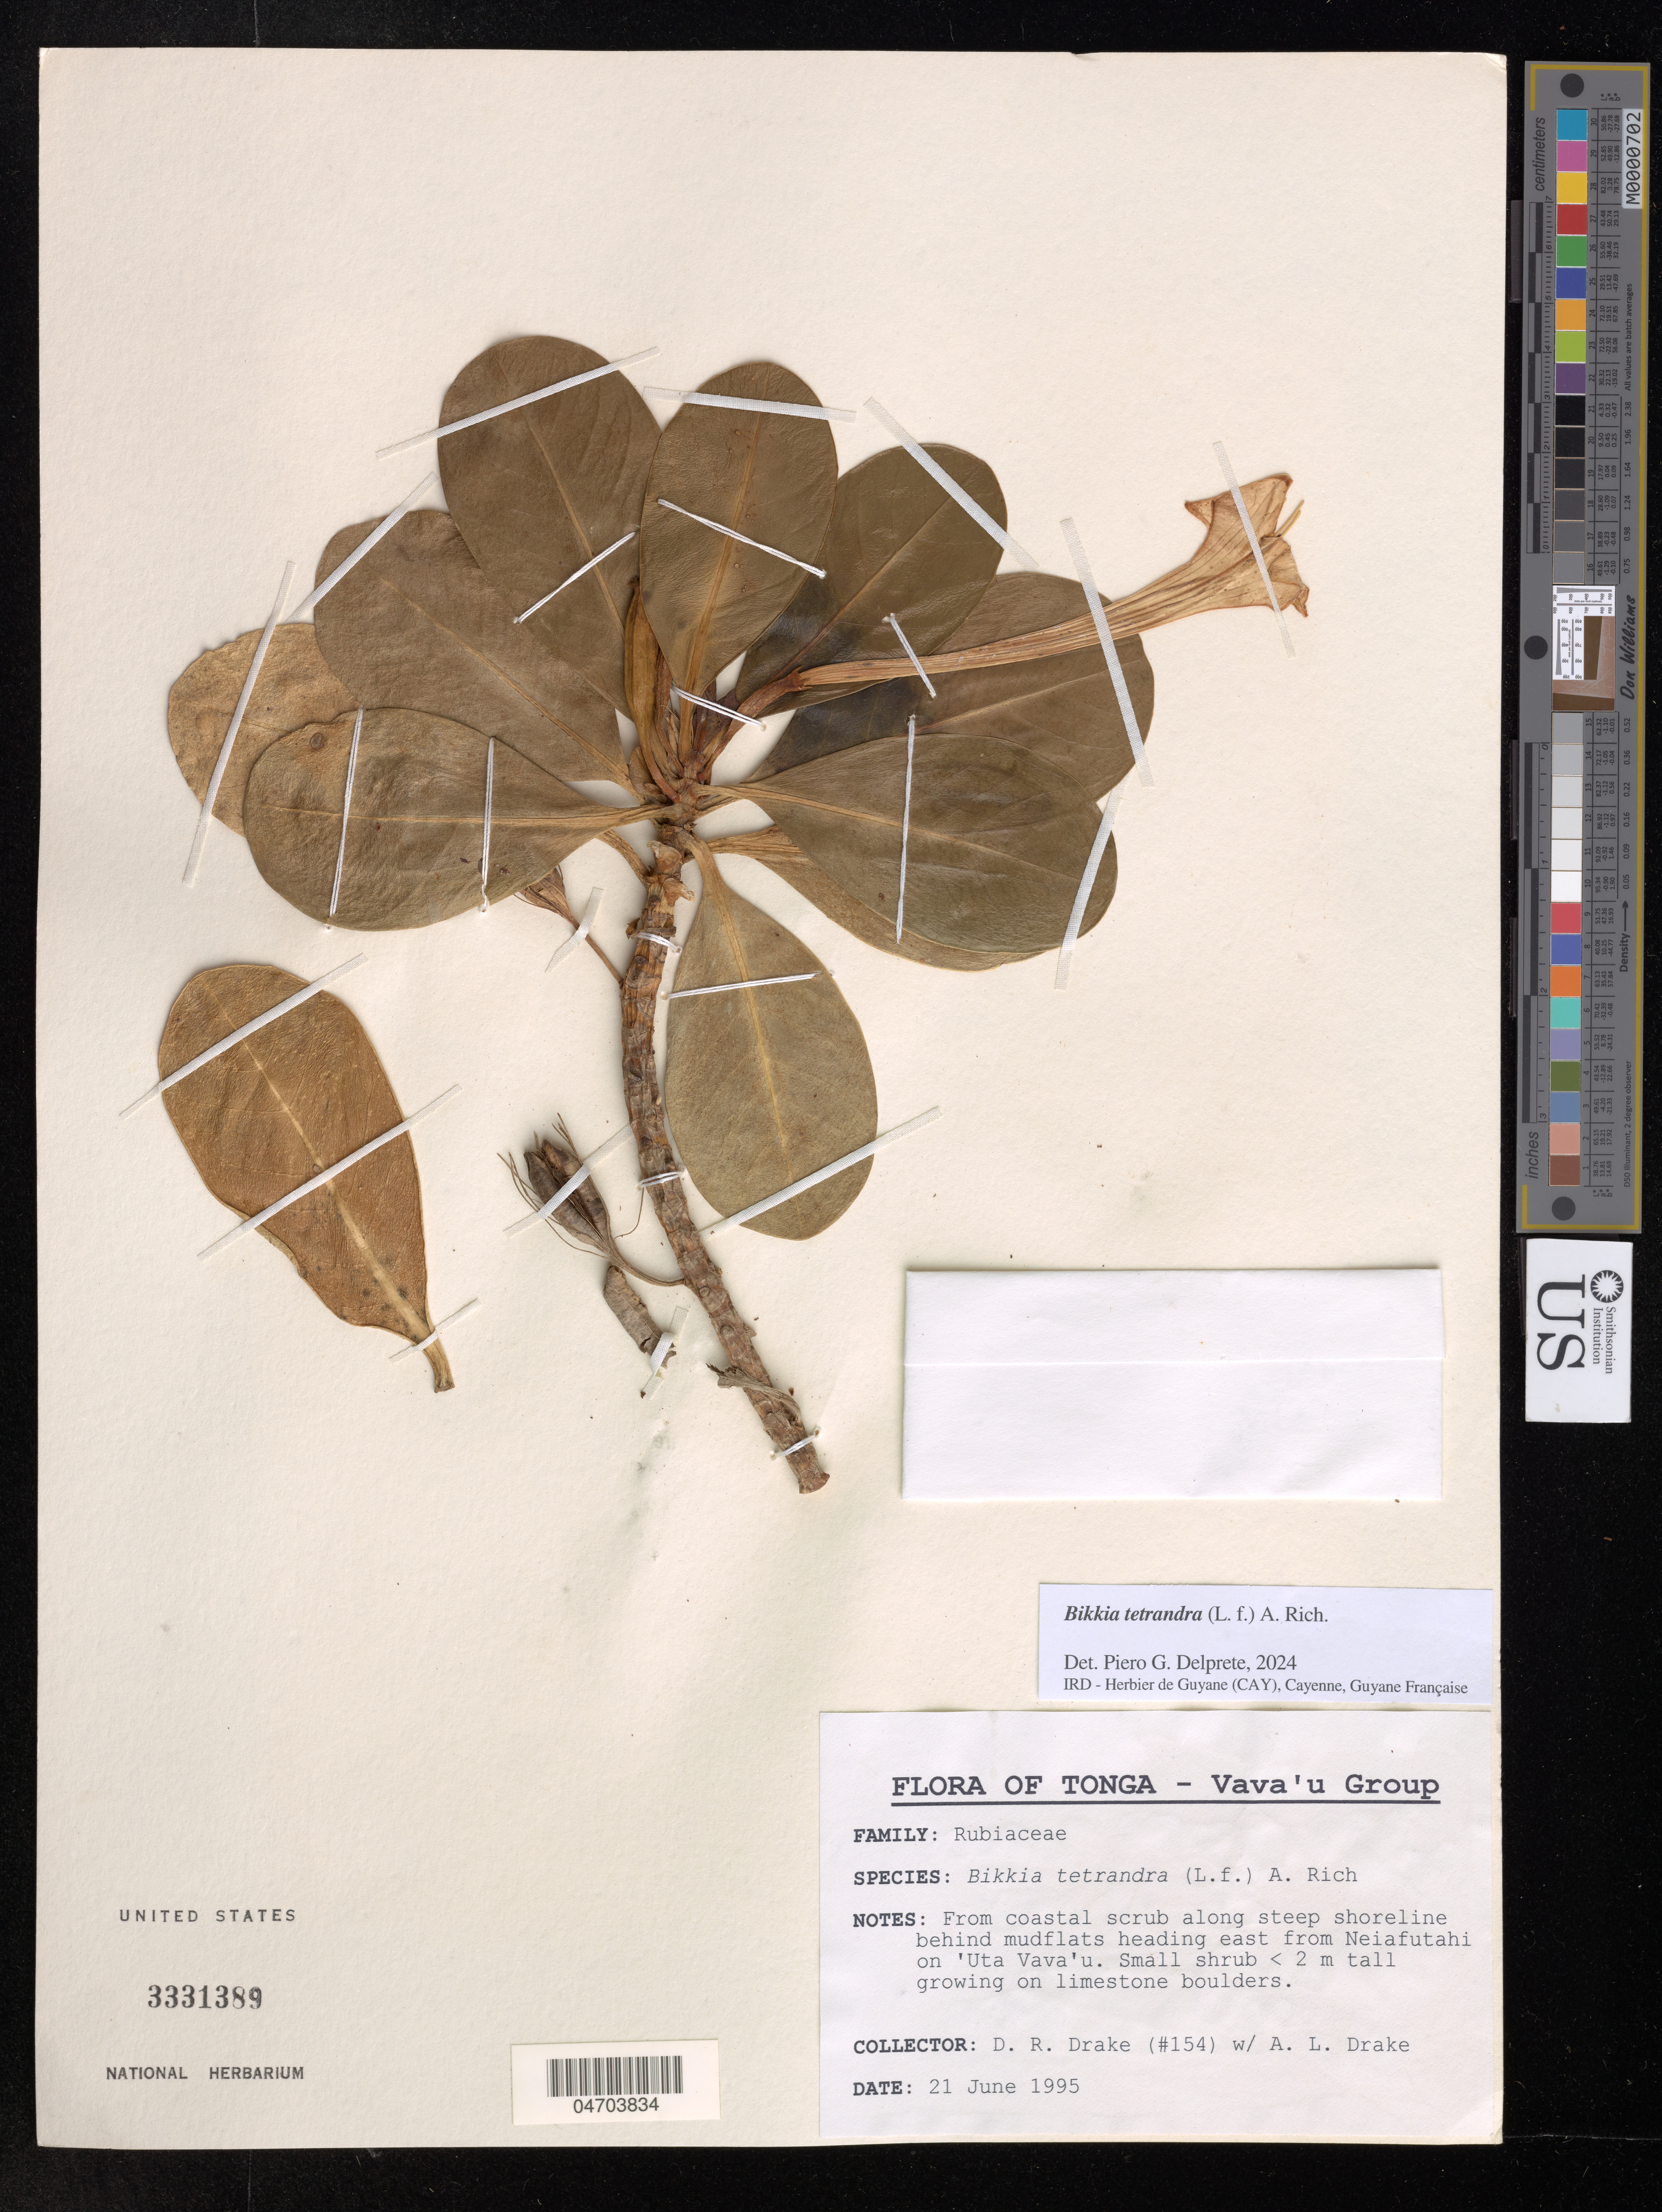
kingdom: Plantae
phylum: Tracheophyta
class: Magnoliopsida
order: Gentianales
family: Rubiaceae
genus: Bikkia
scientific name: Bikkia tetrandra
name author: (L. f.) A. Rich.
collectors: D.R. Drake & A. Drake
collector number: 154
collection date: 1995-06-21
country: Tonga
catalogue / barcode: US 3331389